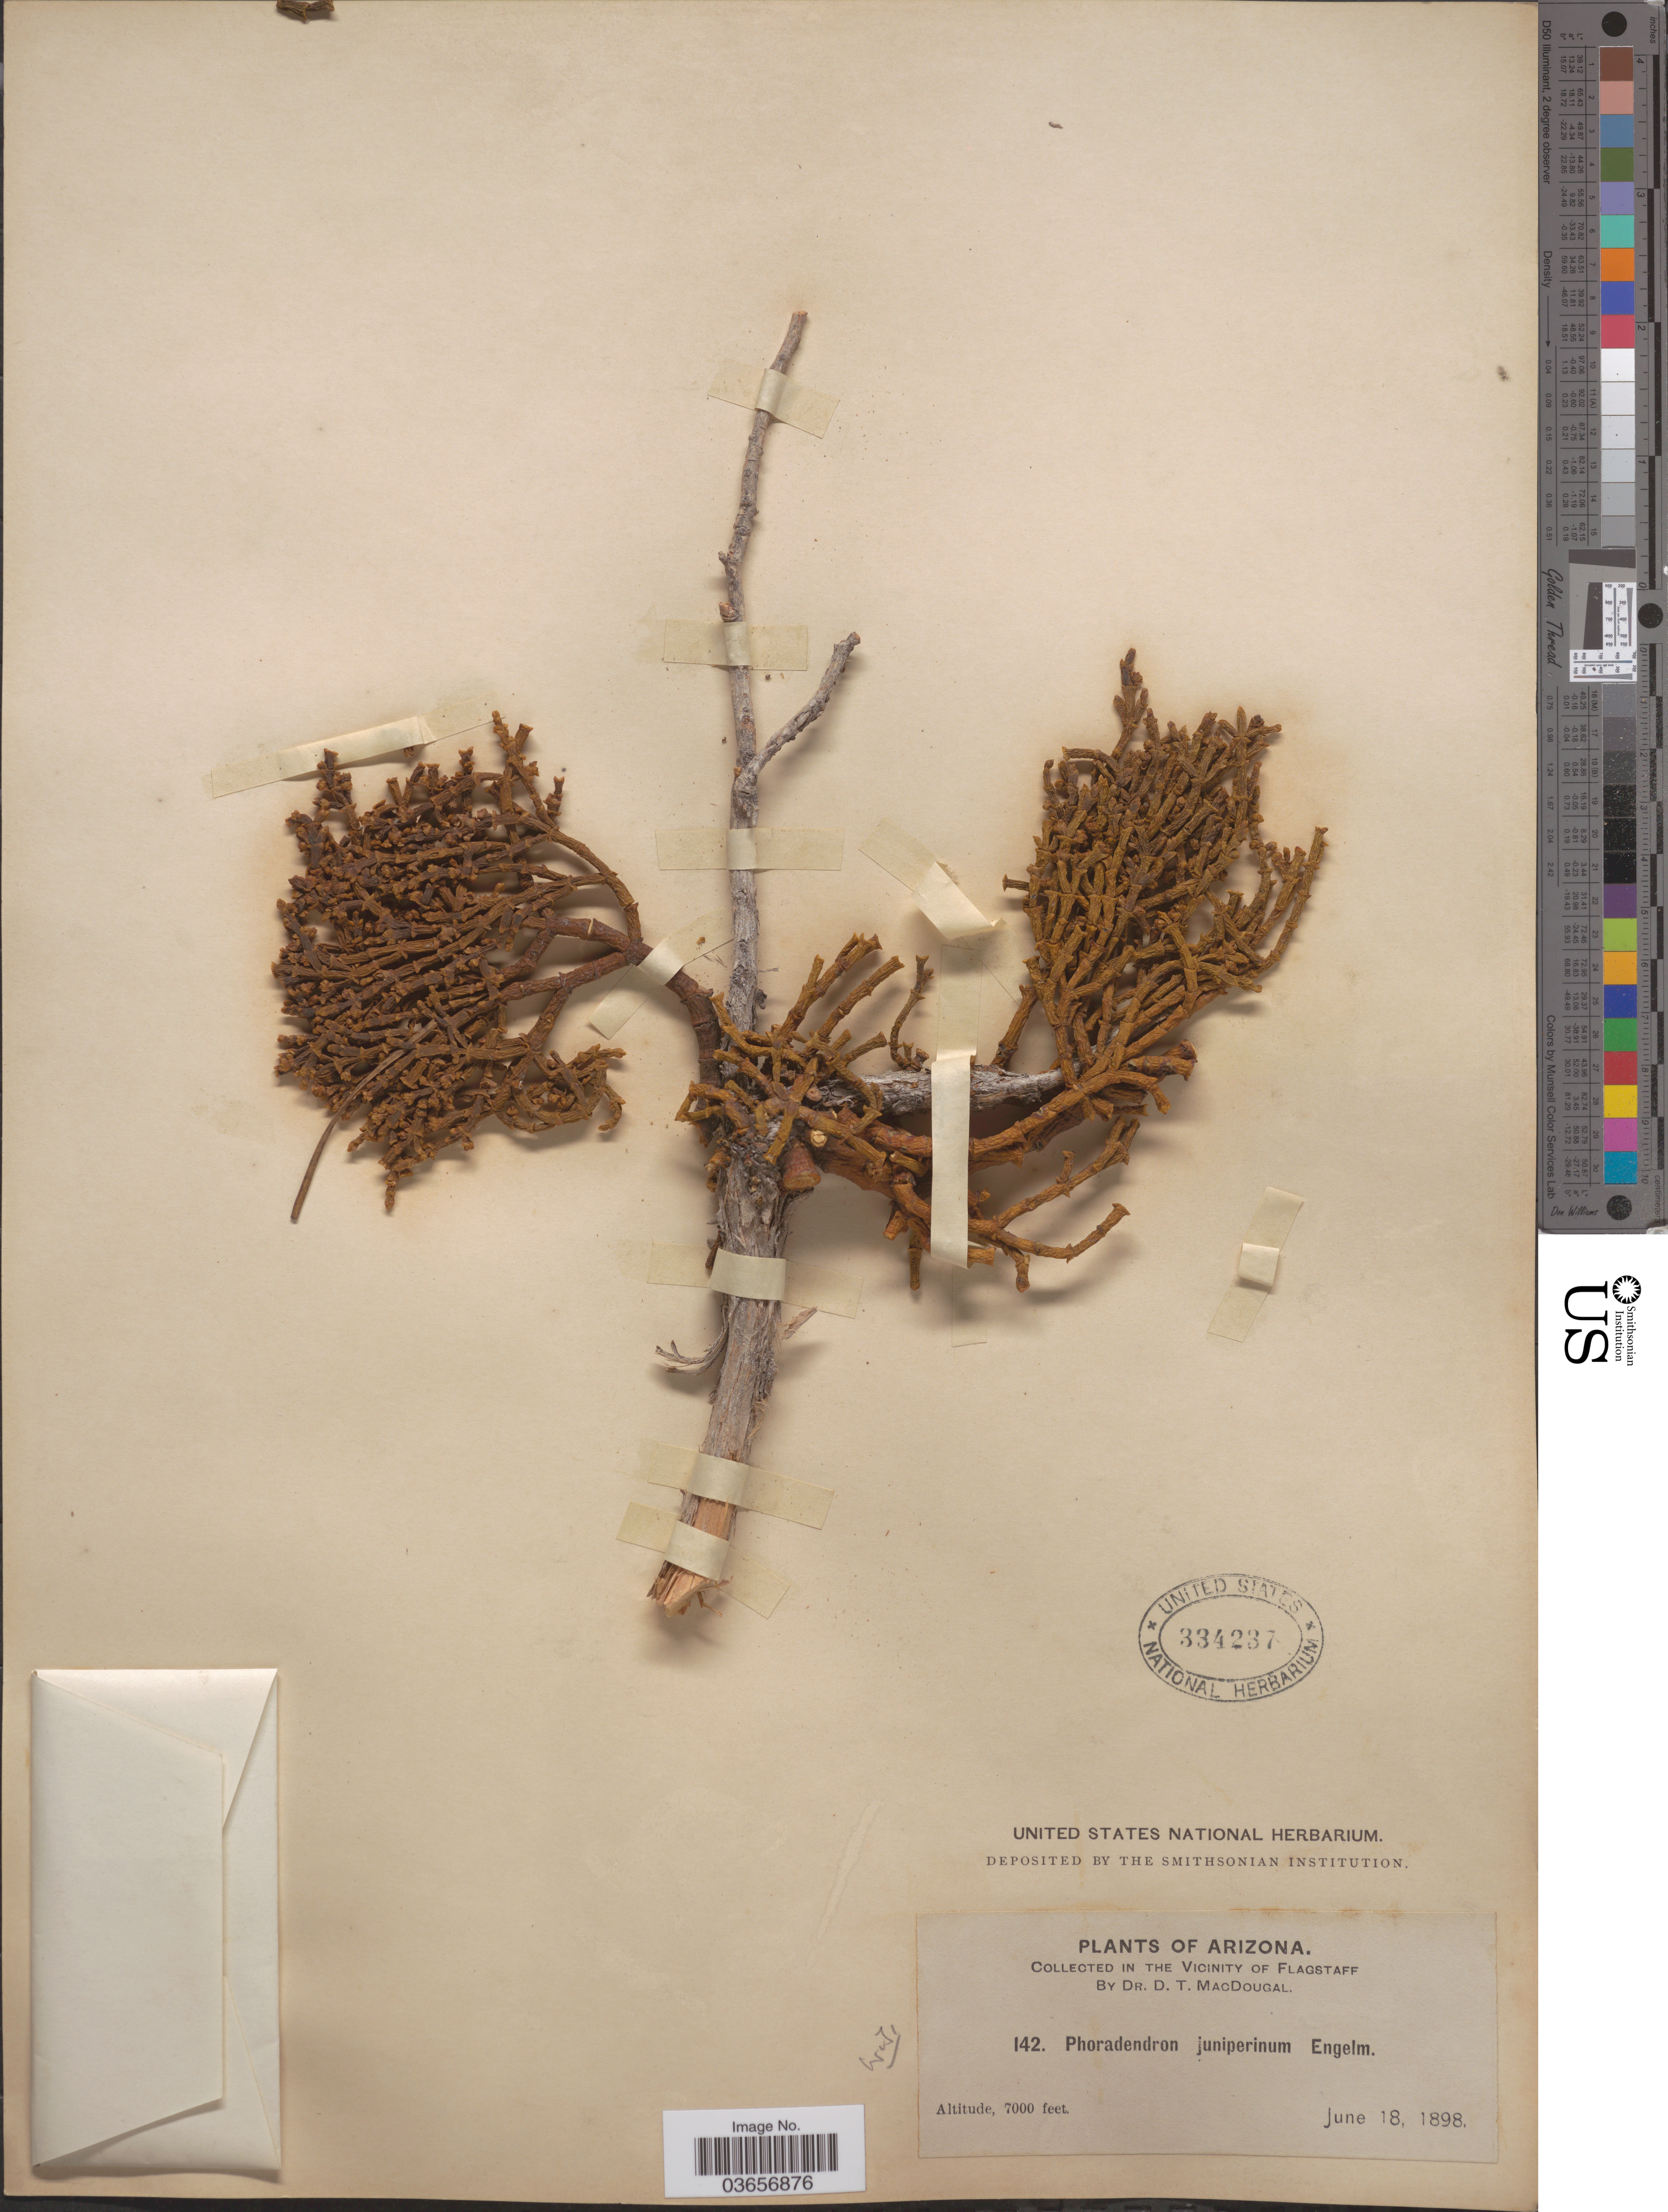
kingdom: Plantae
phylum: Tracheophyta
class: Magnoliopsida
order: Santalales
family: Viscaceae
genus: Phoradendron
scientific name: Phoradendron juniperinum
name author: Engelm. ex A. Gray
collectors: D. T. MacDougal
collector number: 142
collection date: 1898-06-18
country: United States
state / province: Arizona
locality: In the vicinity of Flagstaff.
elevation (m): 2134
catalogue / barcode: US 334237